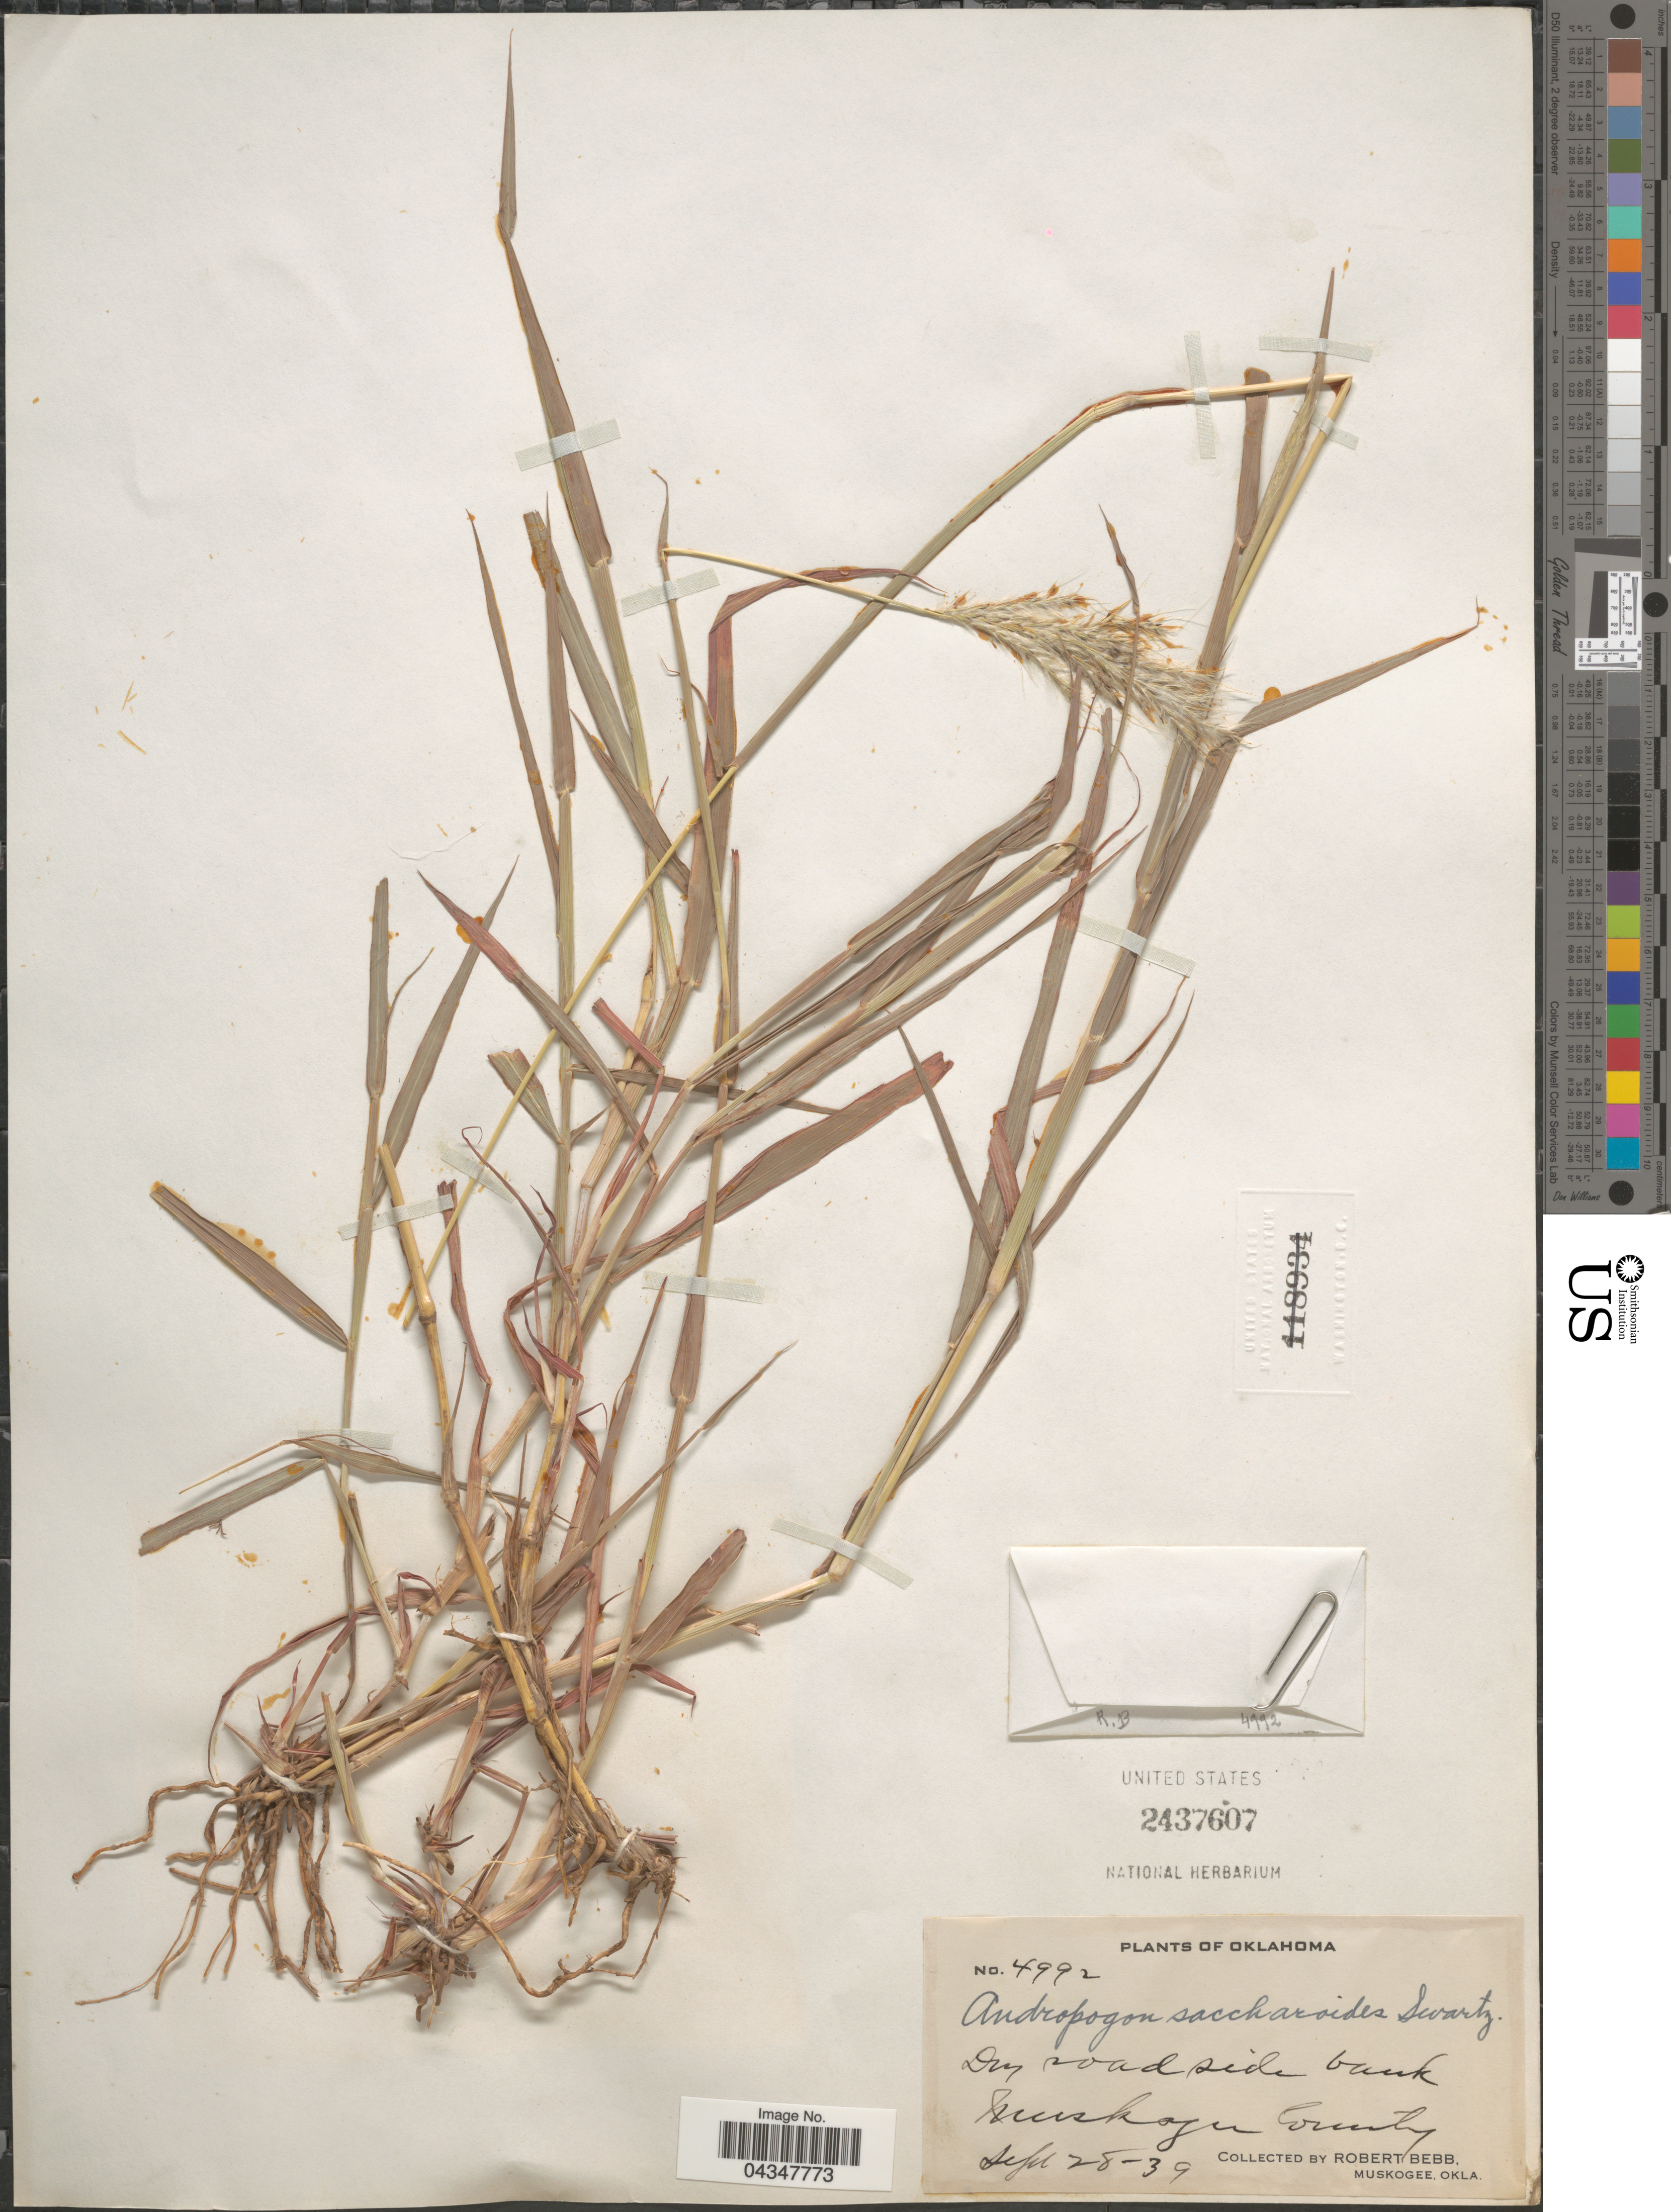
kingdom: Plantae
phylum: Tracheophyta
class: Liliopsida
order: Poales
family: Poaceae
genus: Bothriochloa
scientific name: Bothriochloa saccharoides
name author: (Sw.) Rydb.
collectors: R. Bebb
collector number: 4992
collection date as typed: Transcribed d/m/y: 28/9/39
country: United States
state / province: Oklahoma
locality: Muskogee Vicinity.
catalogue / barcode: US 2437607